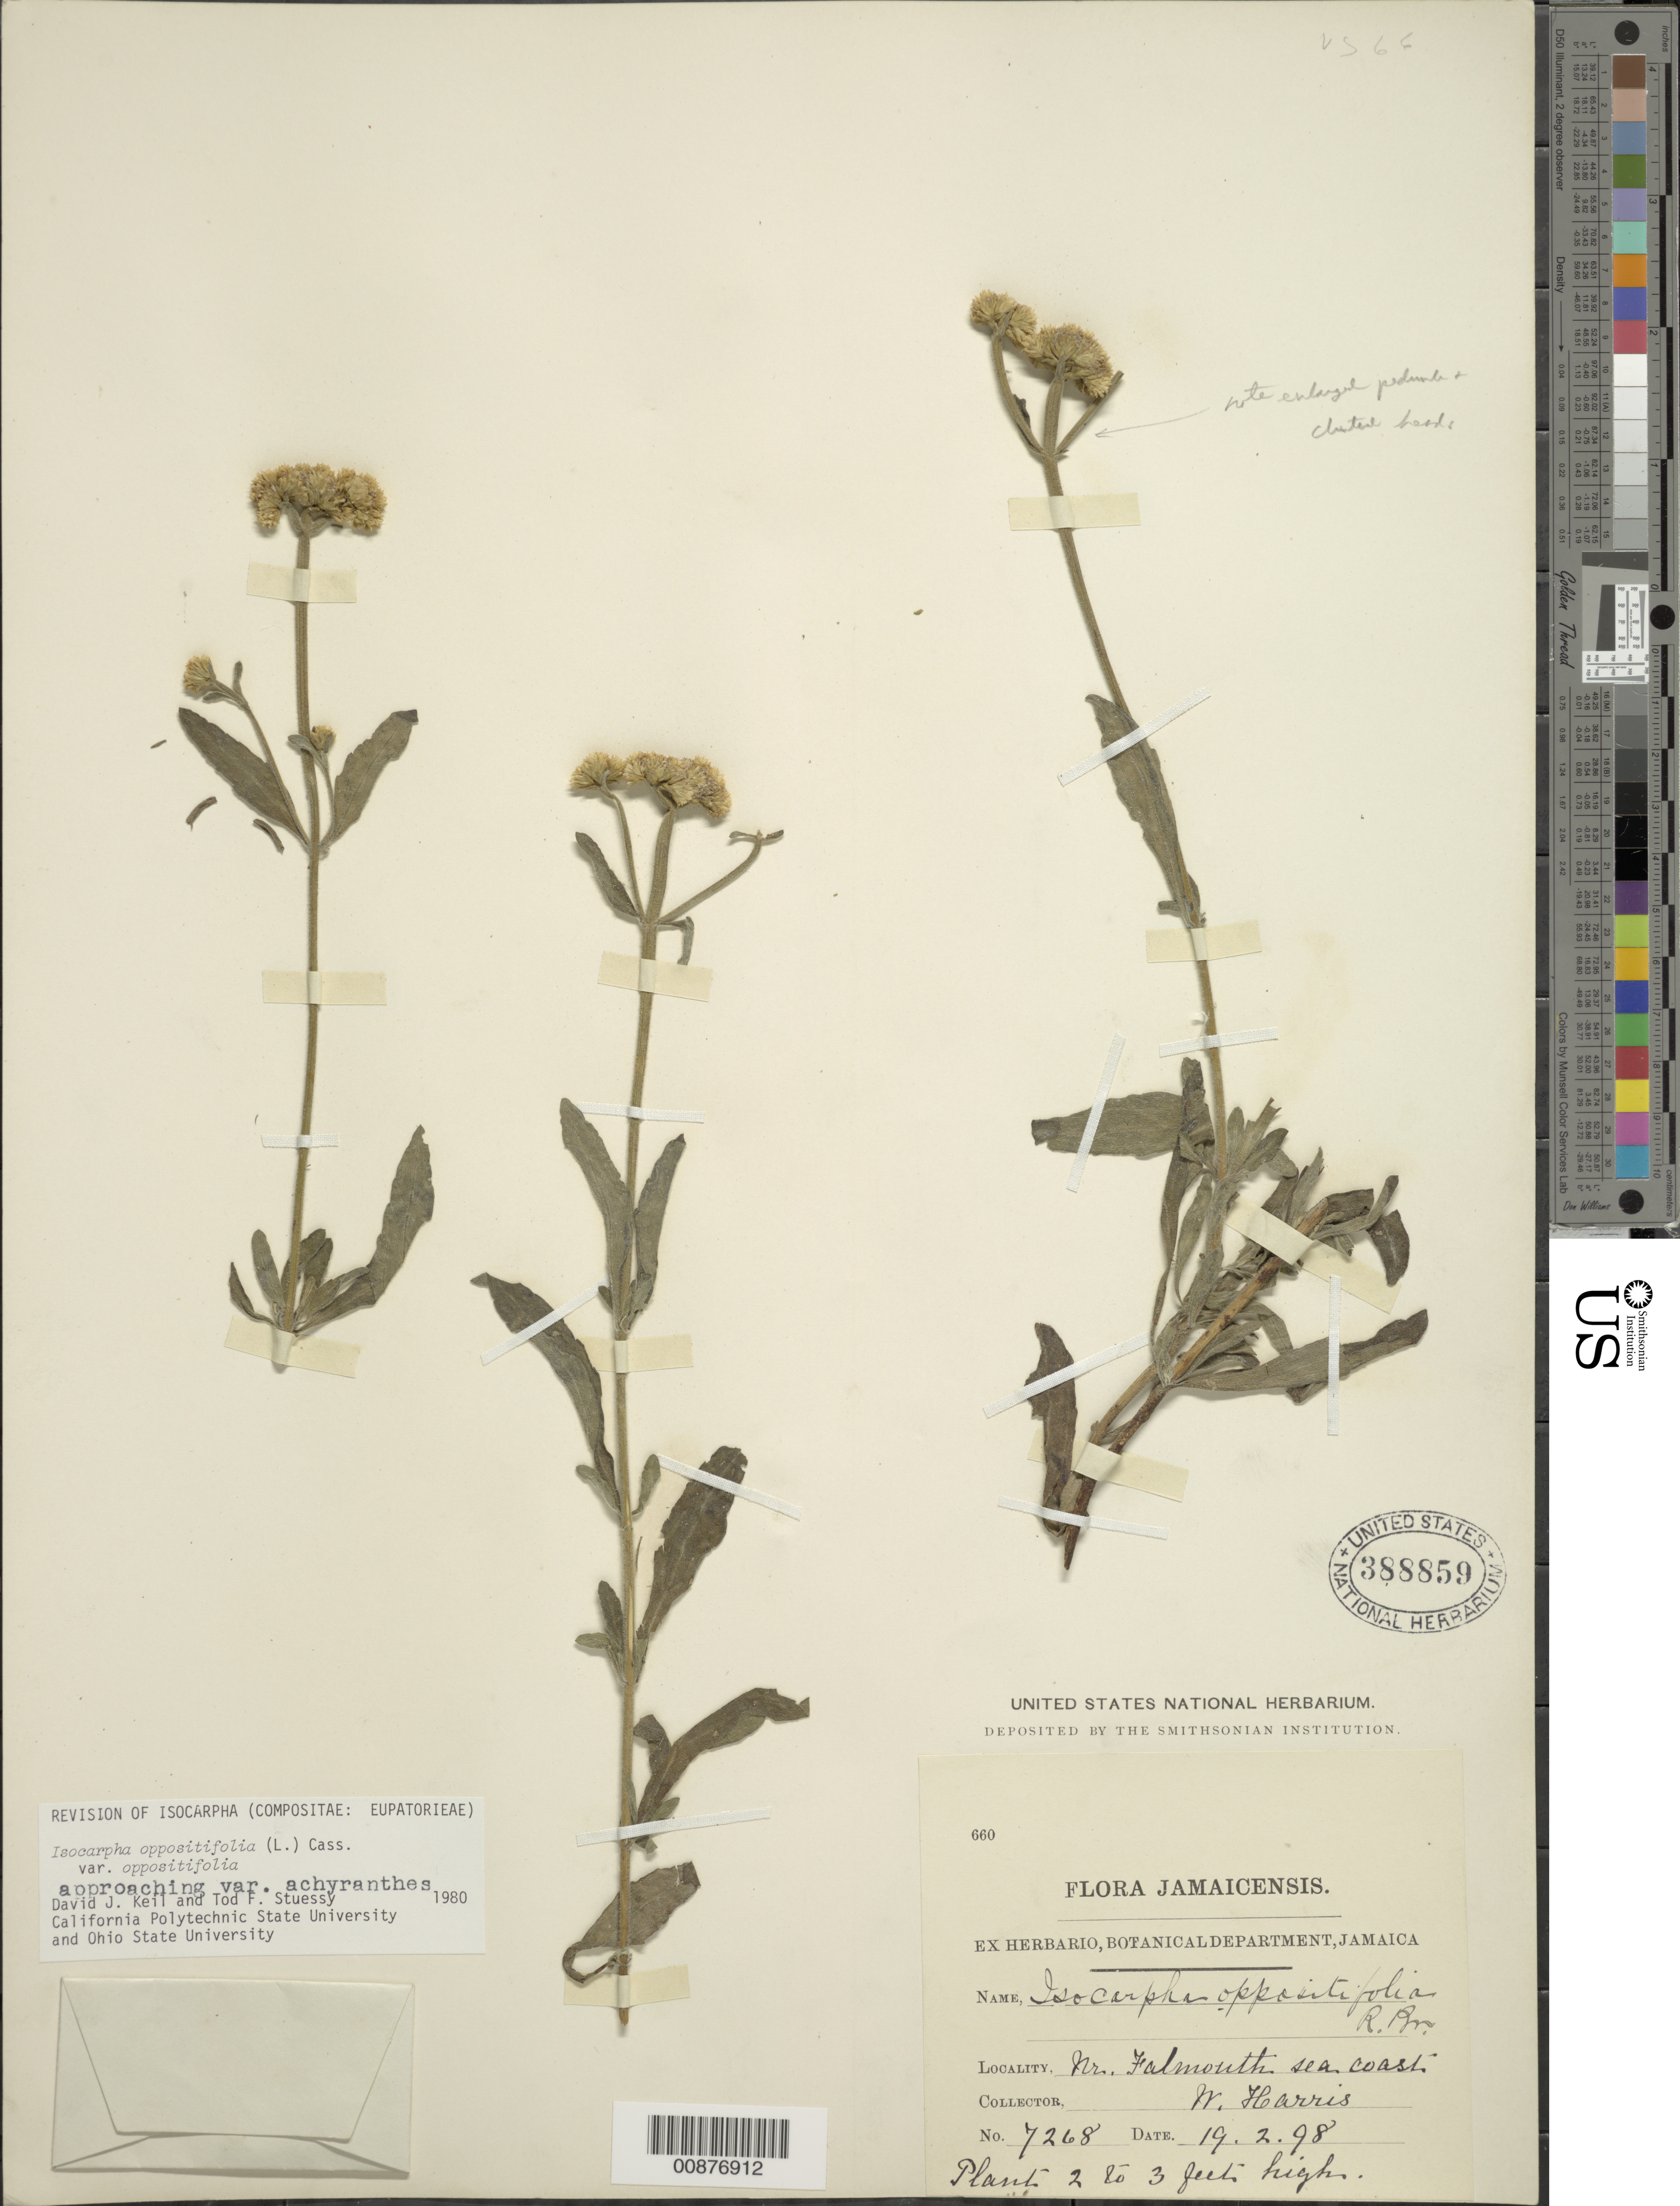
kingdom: Plantae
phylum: Tracheophyta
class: Magnoliopsida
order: Asterales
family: Asteraceae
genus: Isocarpha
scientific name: Isocarpha oppositifolia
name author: (L.) Cass.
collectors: W. H. Harris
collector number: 7268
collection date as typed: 19 Feb --98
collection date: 1898-02-19 or 1998-02-19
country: Jamaica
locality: Near Falmouth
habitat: Near sea coast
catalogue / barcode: US 388859